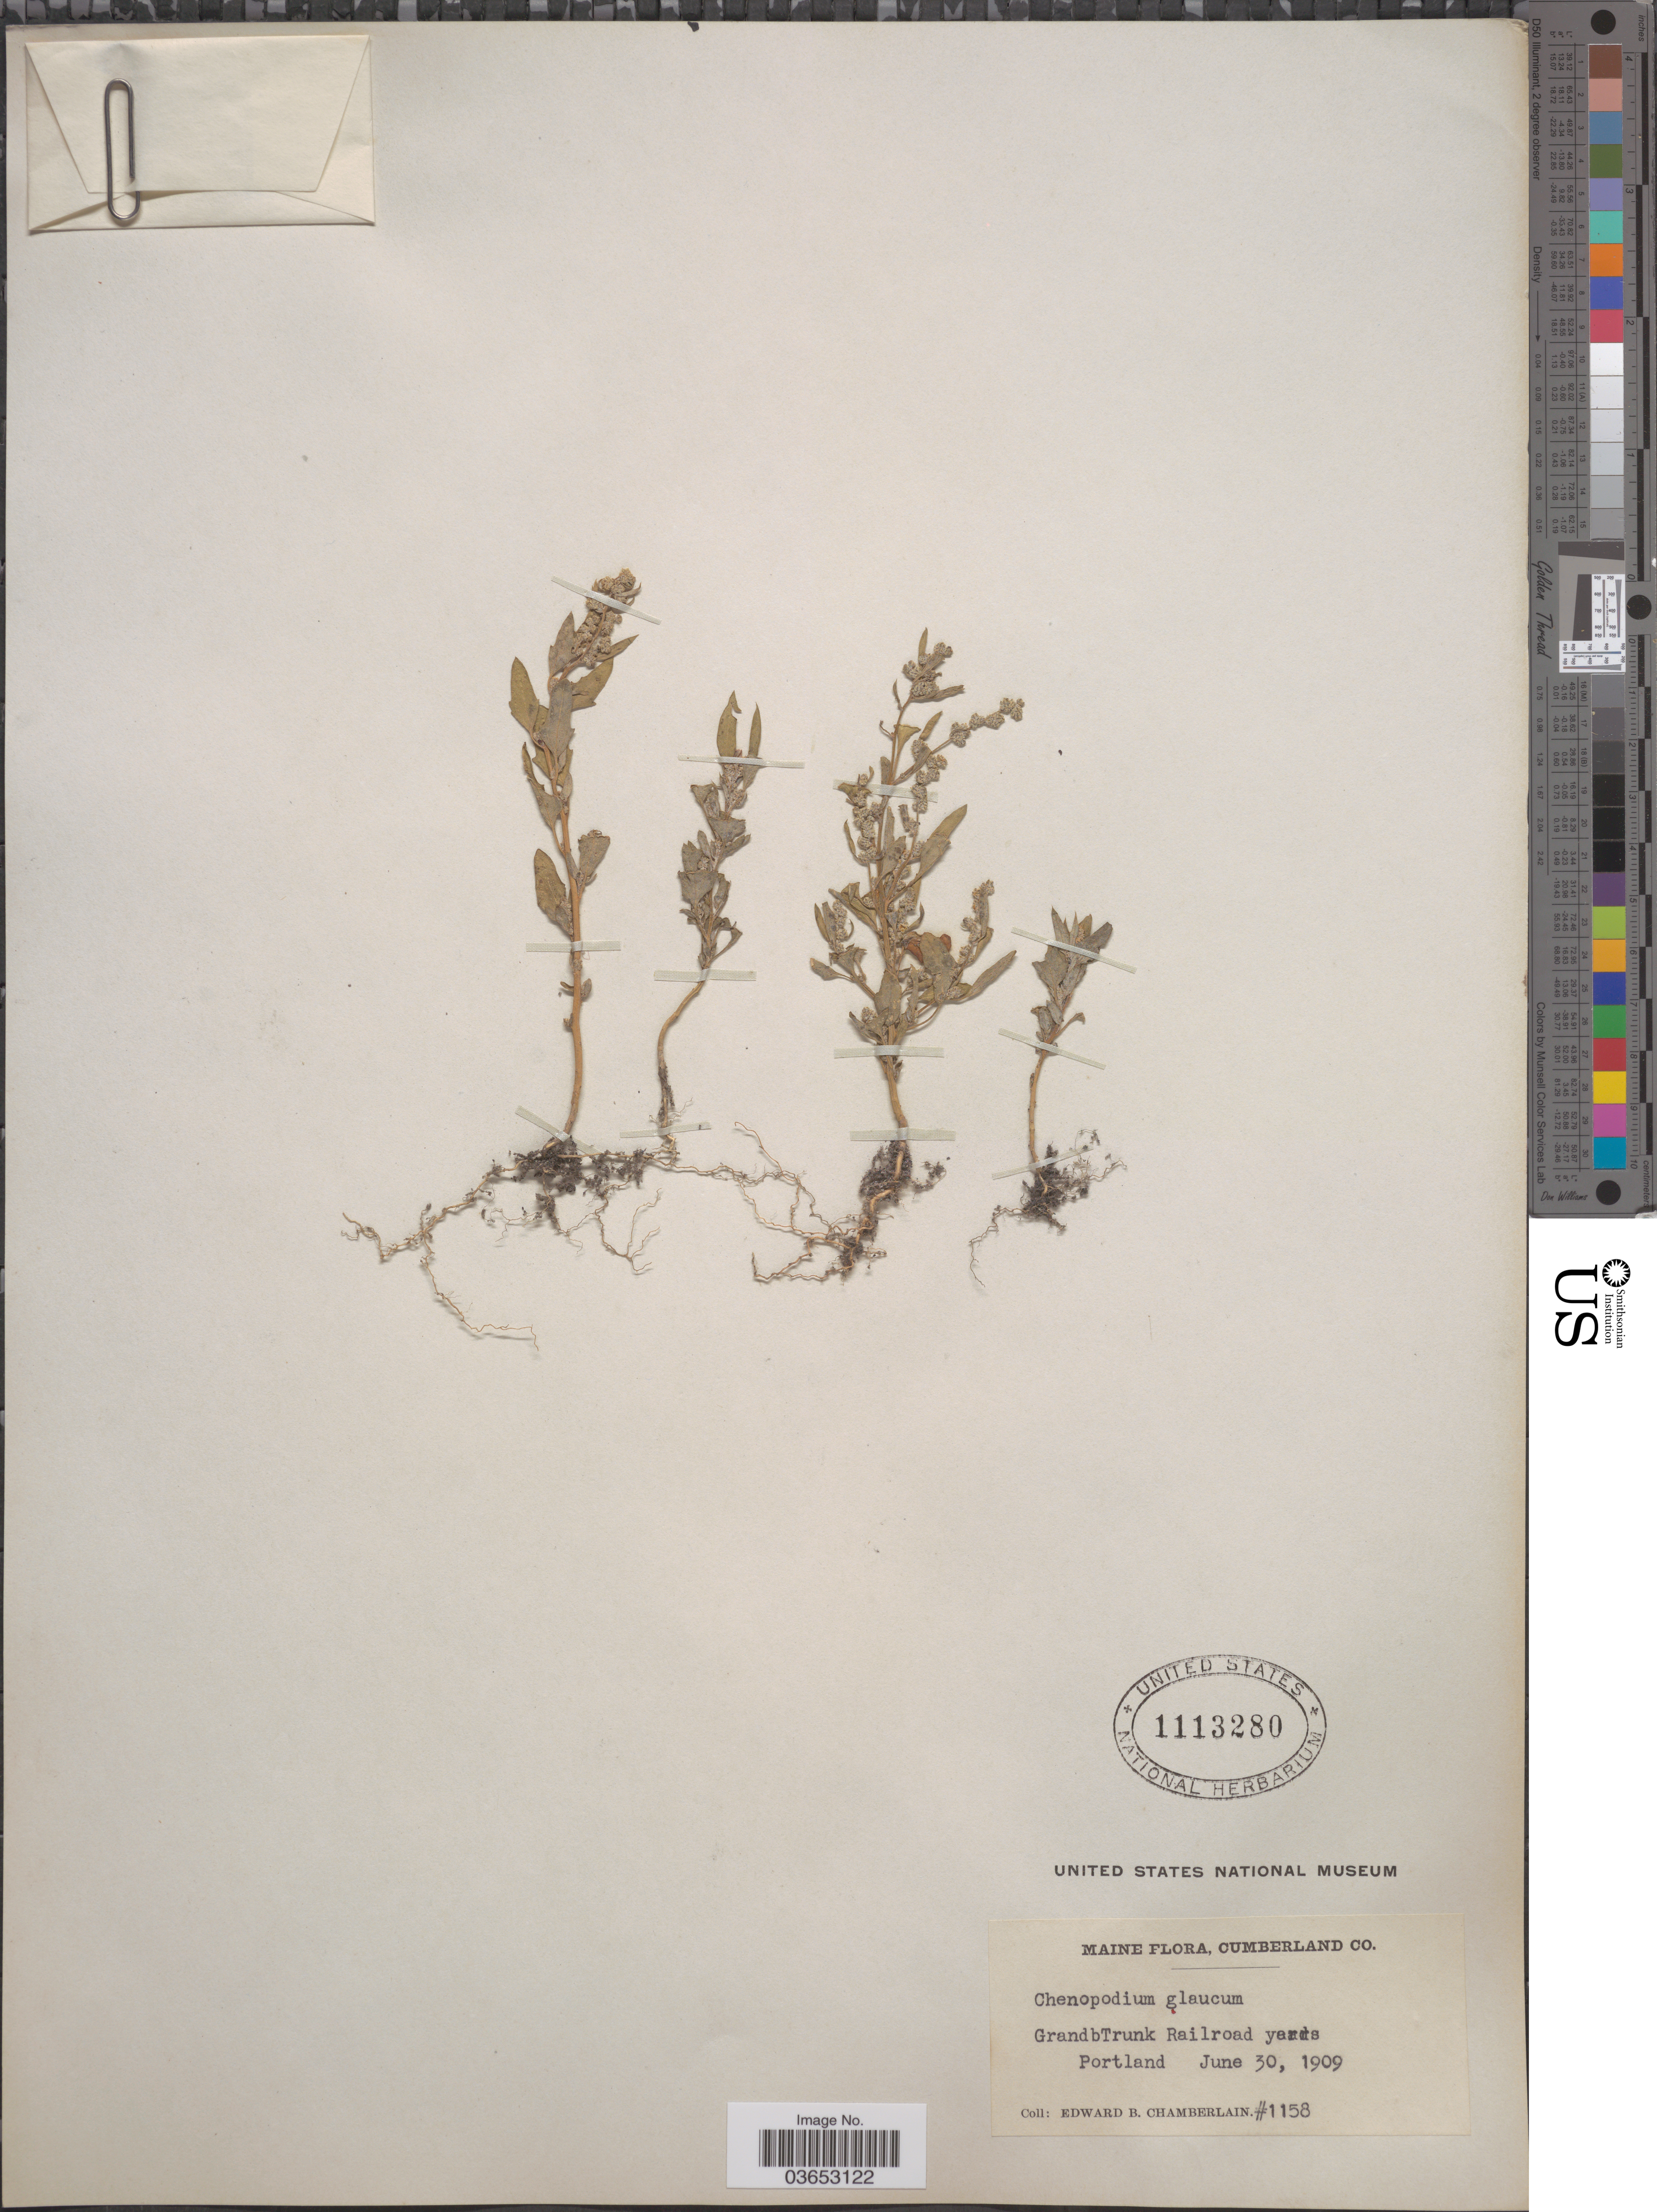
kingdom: Plantae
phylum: Tracheophyta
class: Magnoliopsida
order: Caryophyllales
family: Amaranthaceae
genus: Chenopodium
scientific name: Chenopodium glaucum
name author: L.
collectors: E. Chamberlain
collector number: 1158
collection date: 1909-06-30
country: United States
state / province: Maine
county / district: Cumberland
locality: Cumberland Co. GrandbTrunk Railroad yards Portland.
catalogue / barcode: US 1113280